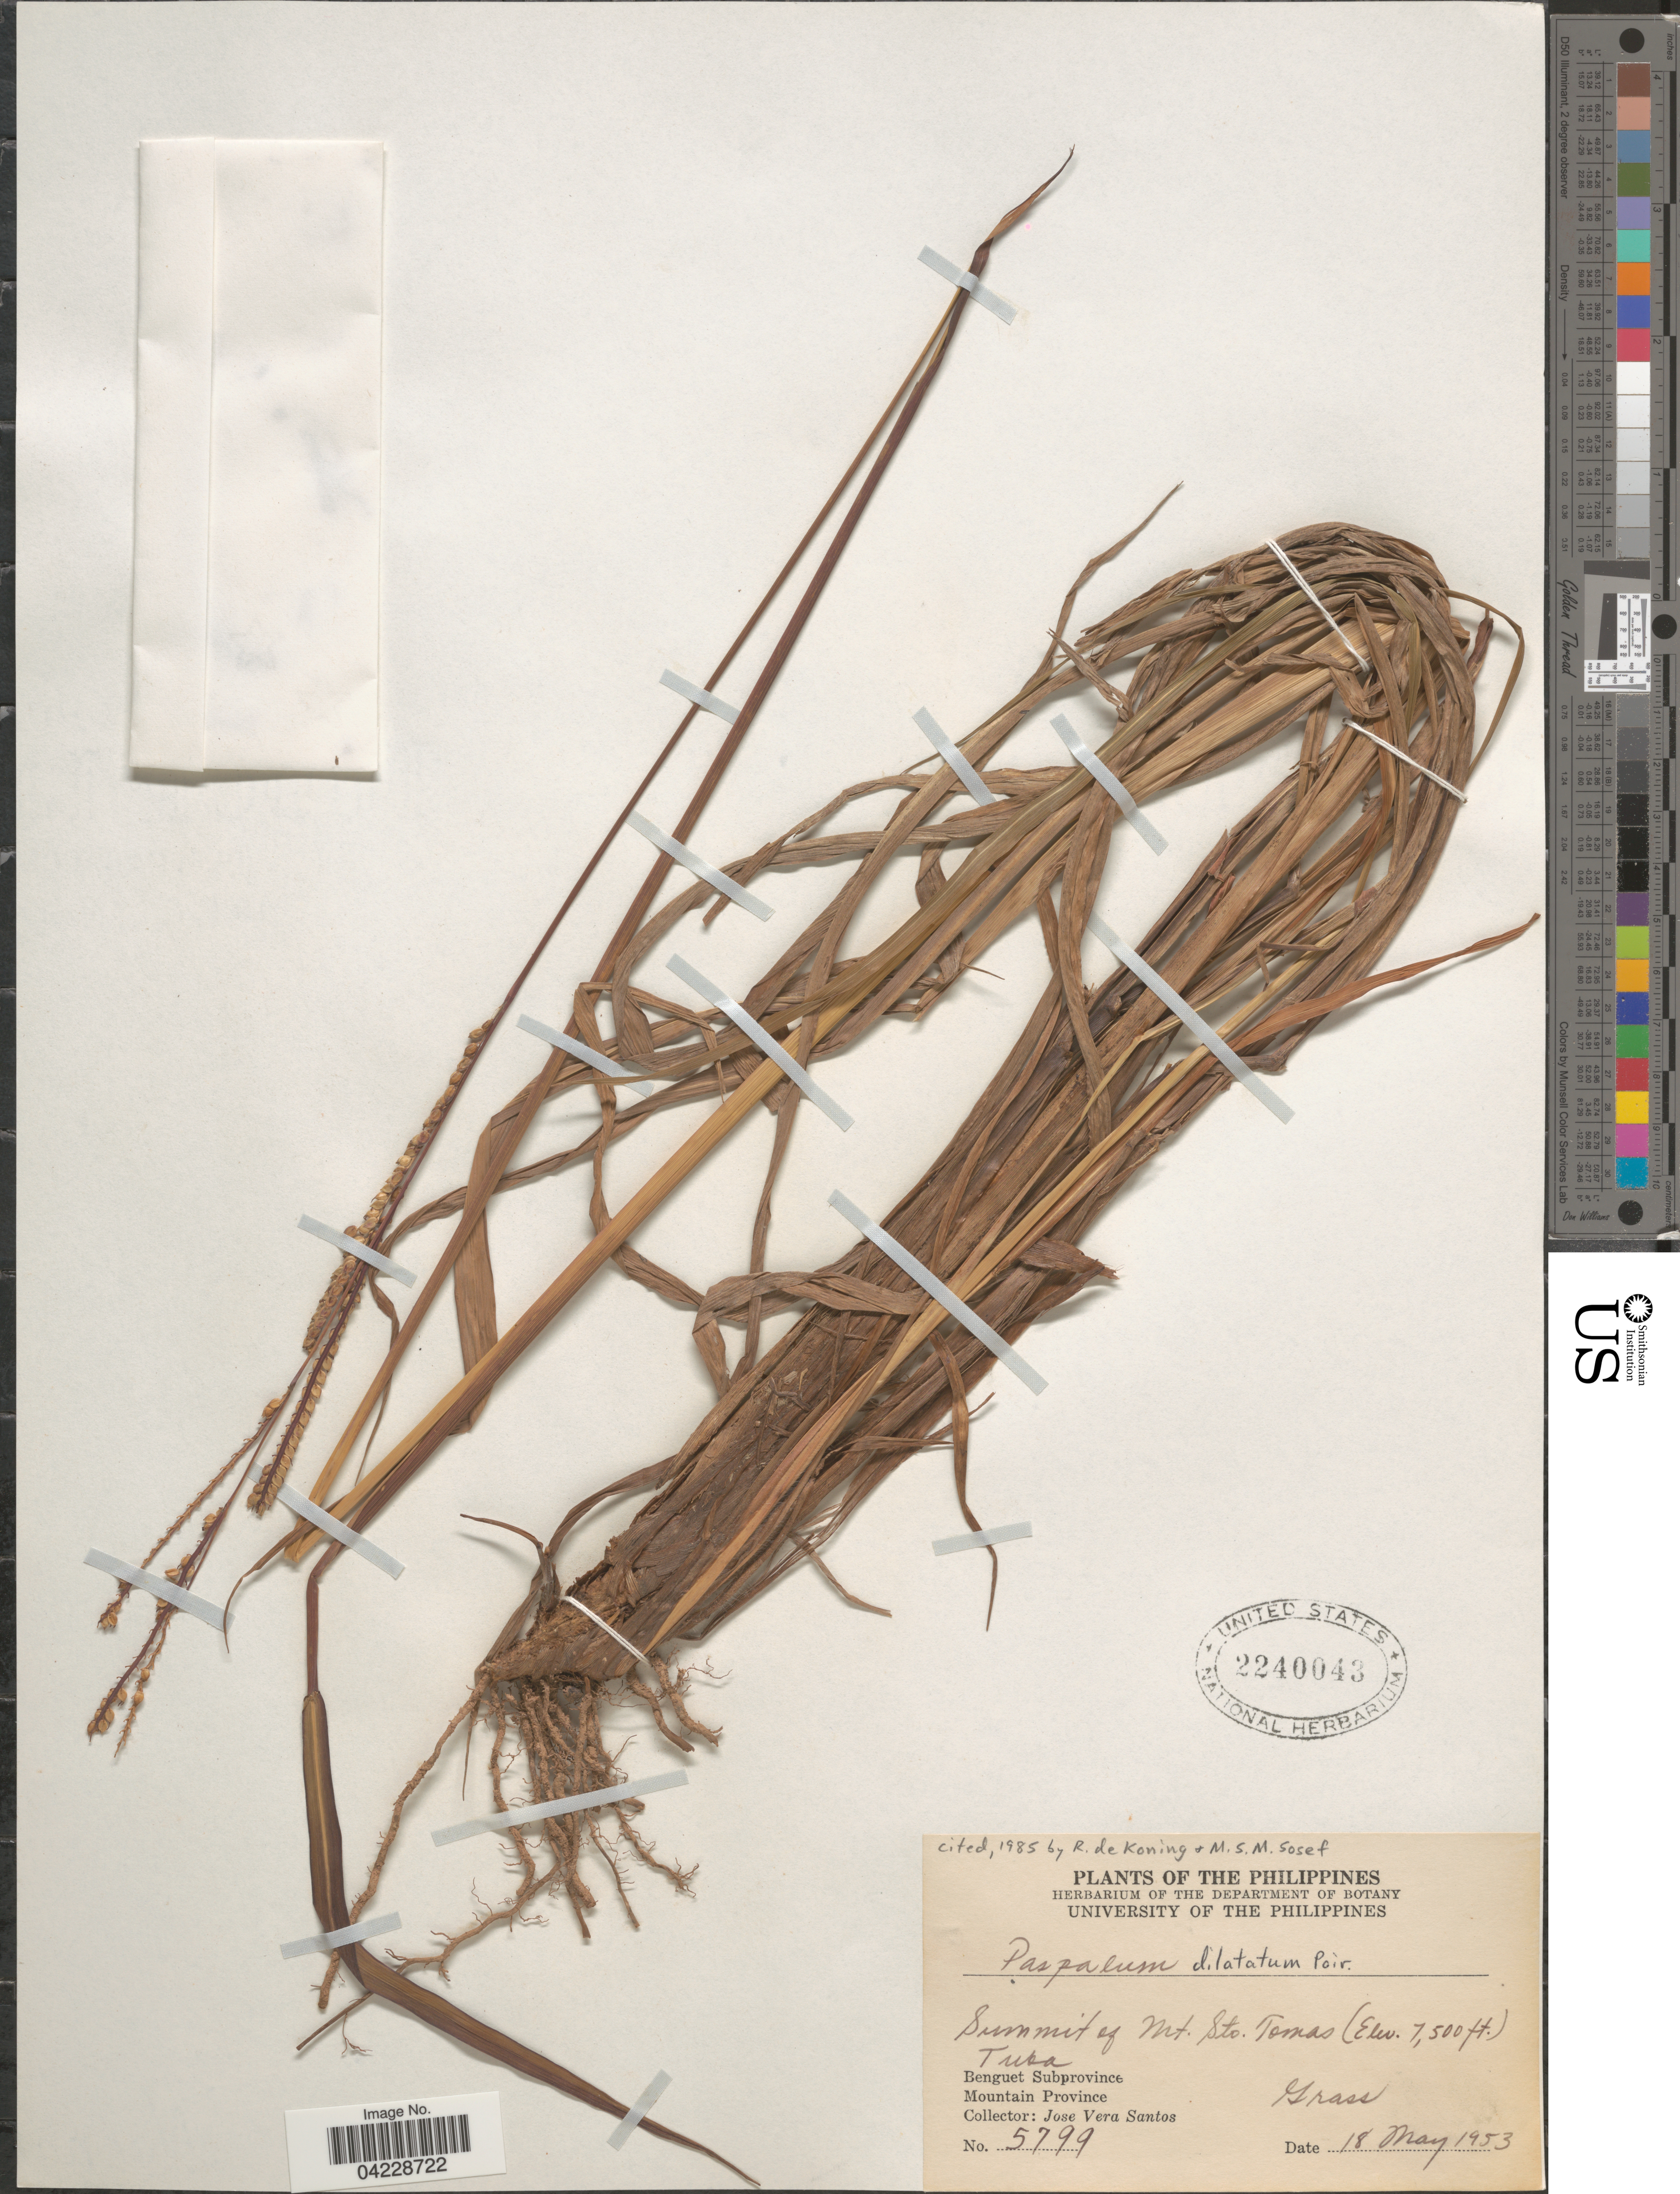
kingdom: Plantae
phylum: Tracheophyta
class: Liliopsida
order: Poales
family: Poaceae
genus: Paspalum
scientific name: Paspalum dilatatum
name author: Poir.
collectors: J. Santos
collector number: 5799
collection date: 1953-05-18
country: Philippines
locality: Summit of Mt. Sto. Tomas. Tuba. Benguet Subprovince. Mountain Province.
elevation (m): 2286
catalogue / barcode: US 2240043